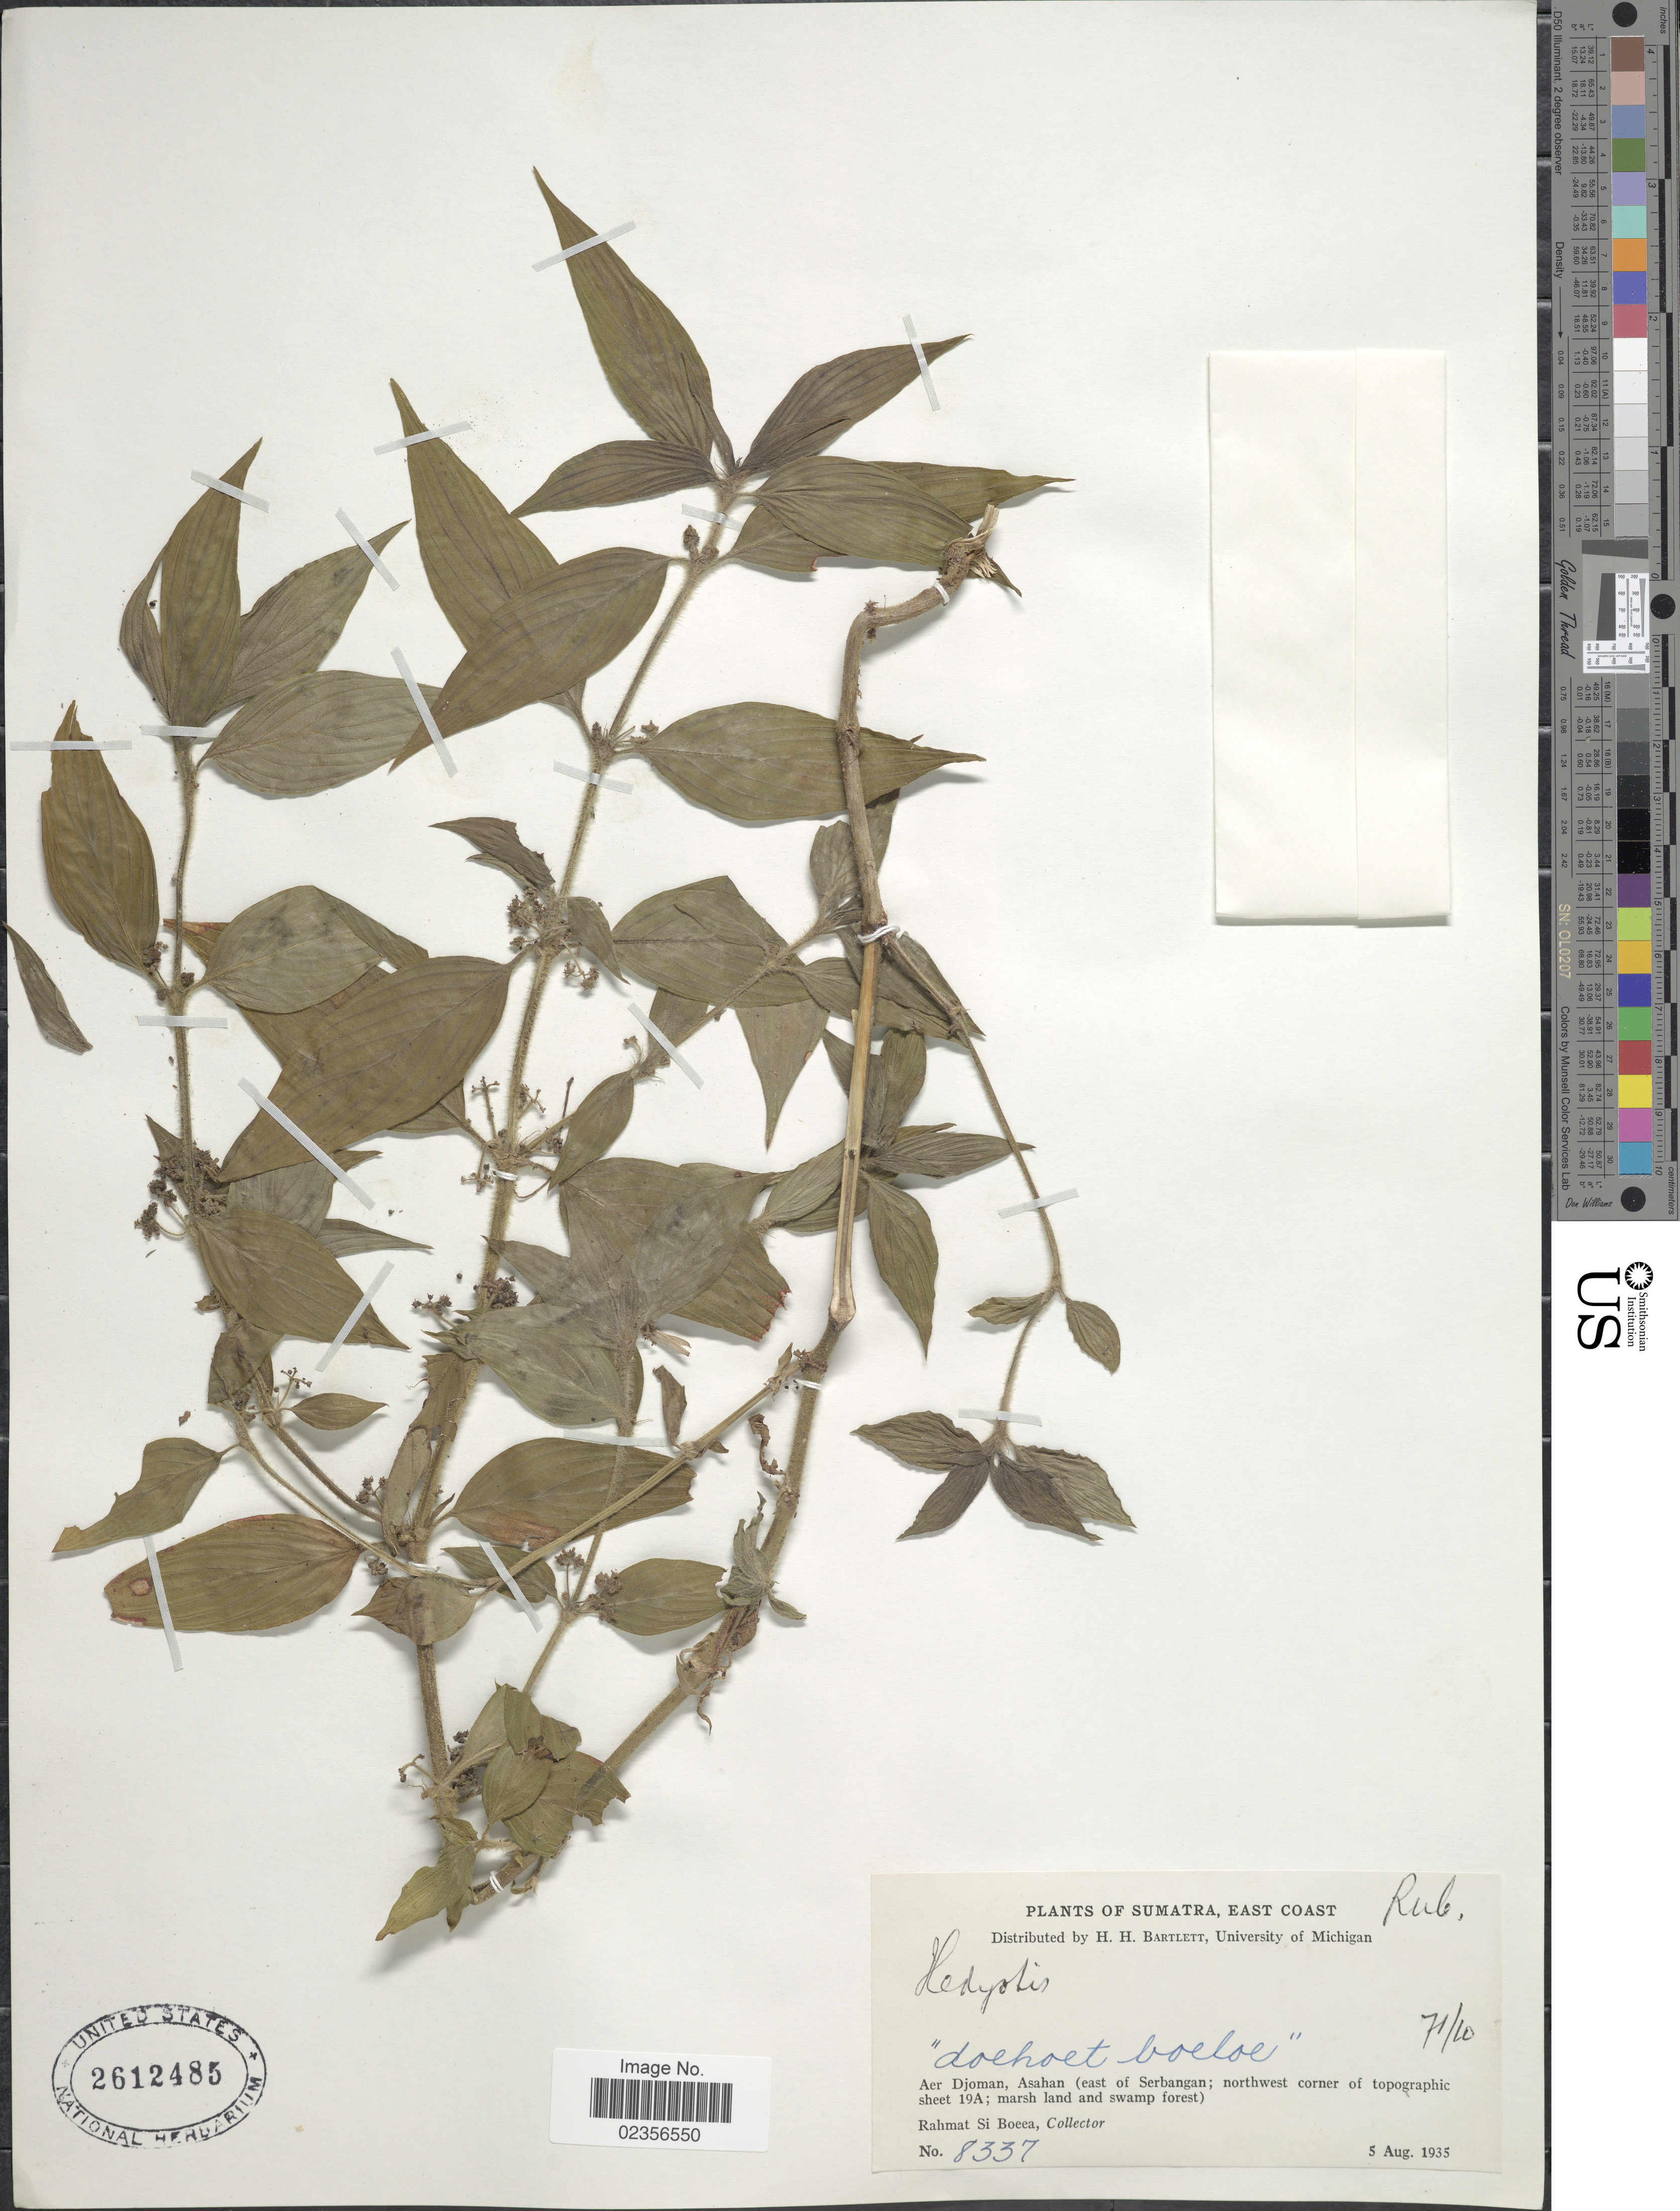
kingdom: Plantae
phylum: Tracheophyta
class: Magnoliopsida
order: Gentianales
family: Rubiaceae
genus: Hedyotis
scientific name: Hedyotis sp.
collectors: Rahmat Si Boeea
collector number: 8337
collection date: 1935-08-05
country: Indonesia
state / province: Sumatra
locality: East Coast. Aer Djoman, Asahan (east of Serbangan; northwest corner of topographic sheet 19A) "doehoet boeloe"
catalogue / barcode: US 2612485